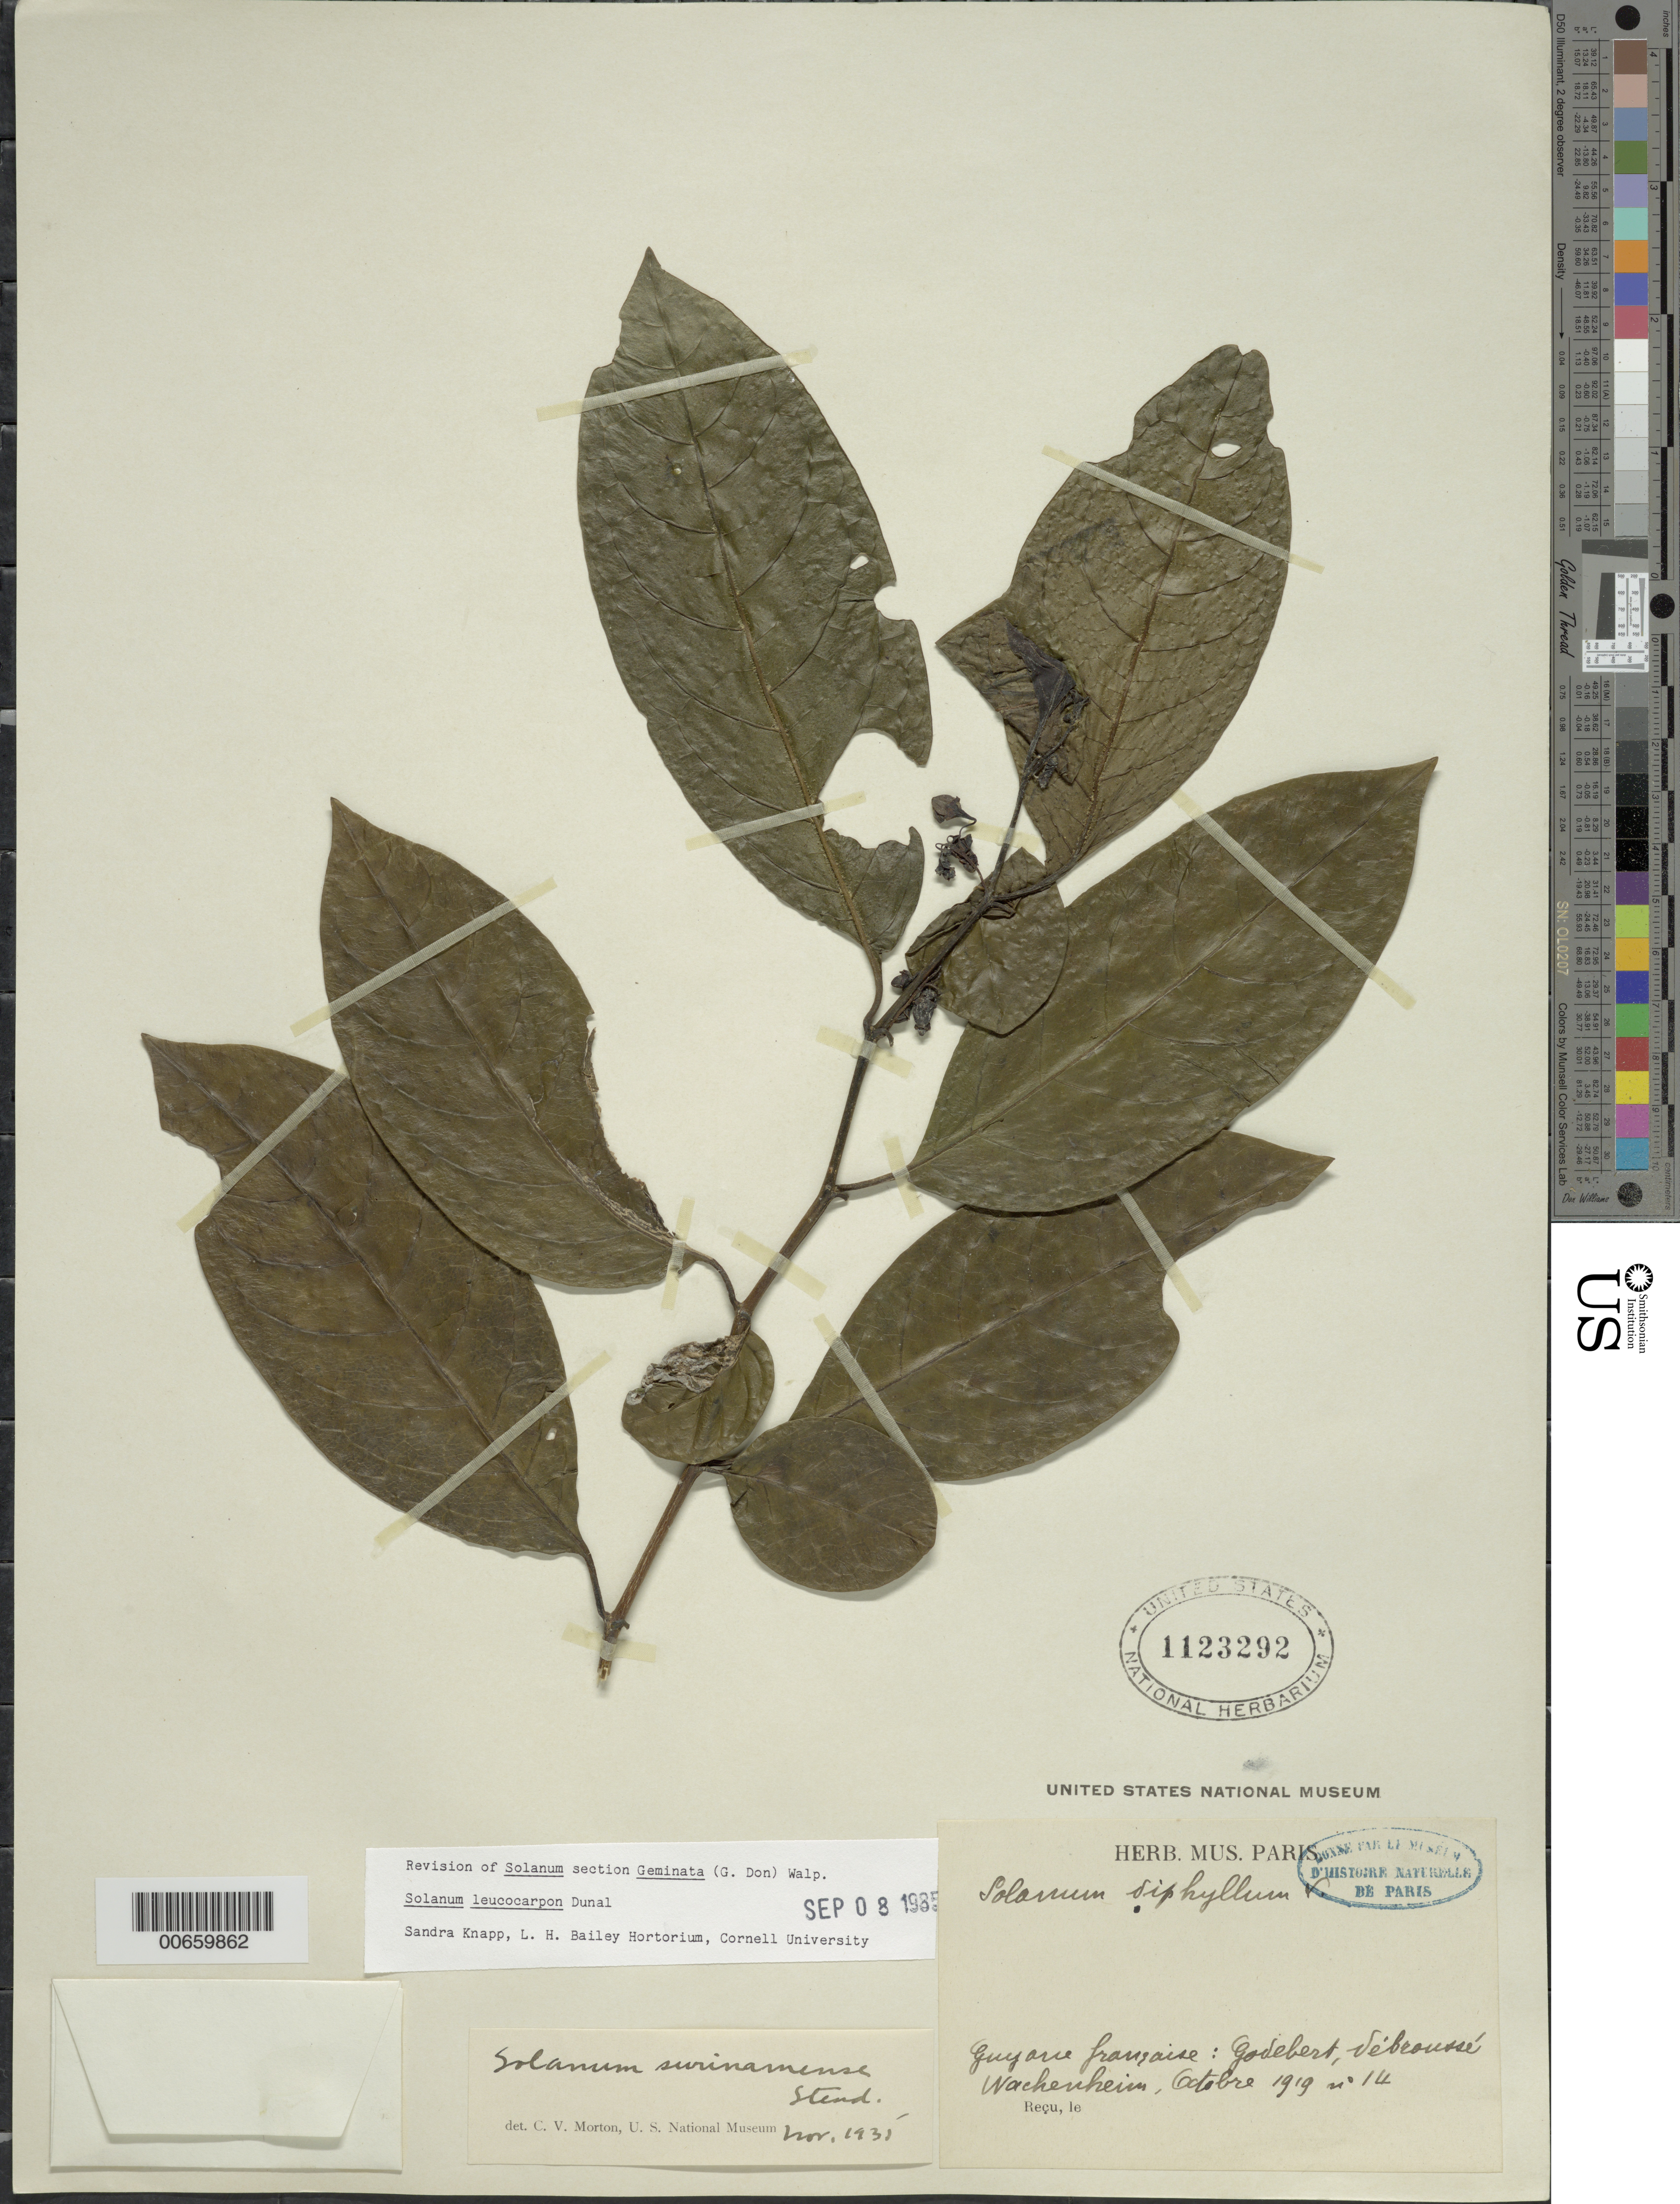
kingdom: Plantae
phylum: Tracheophyta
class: Magnoliopsida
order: Solanales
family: Solanaceae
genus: Solanum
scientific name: Solanum leucocarpon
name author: Dunal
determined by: Knapp, S. D.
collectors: G. Wachenheim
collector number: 14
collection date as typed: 10 Oct 1919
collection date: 1919-10-10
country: French Guiana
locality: Godebert, Débroussés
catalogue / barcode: US 1123292